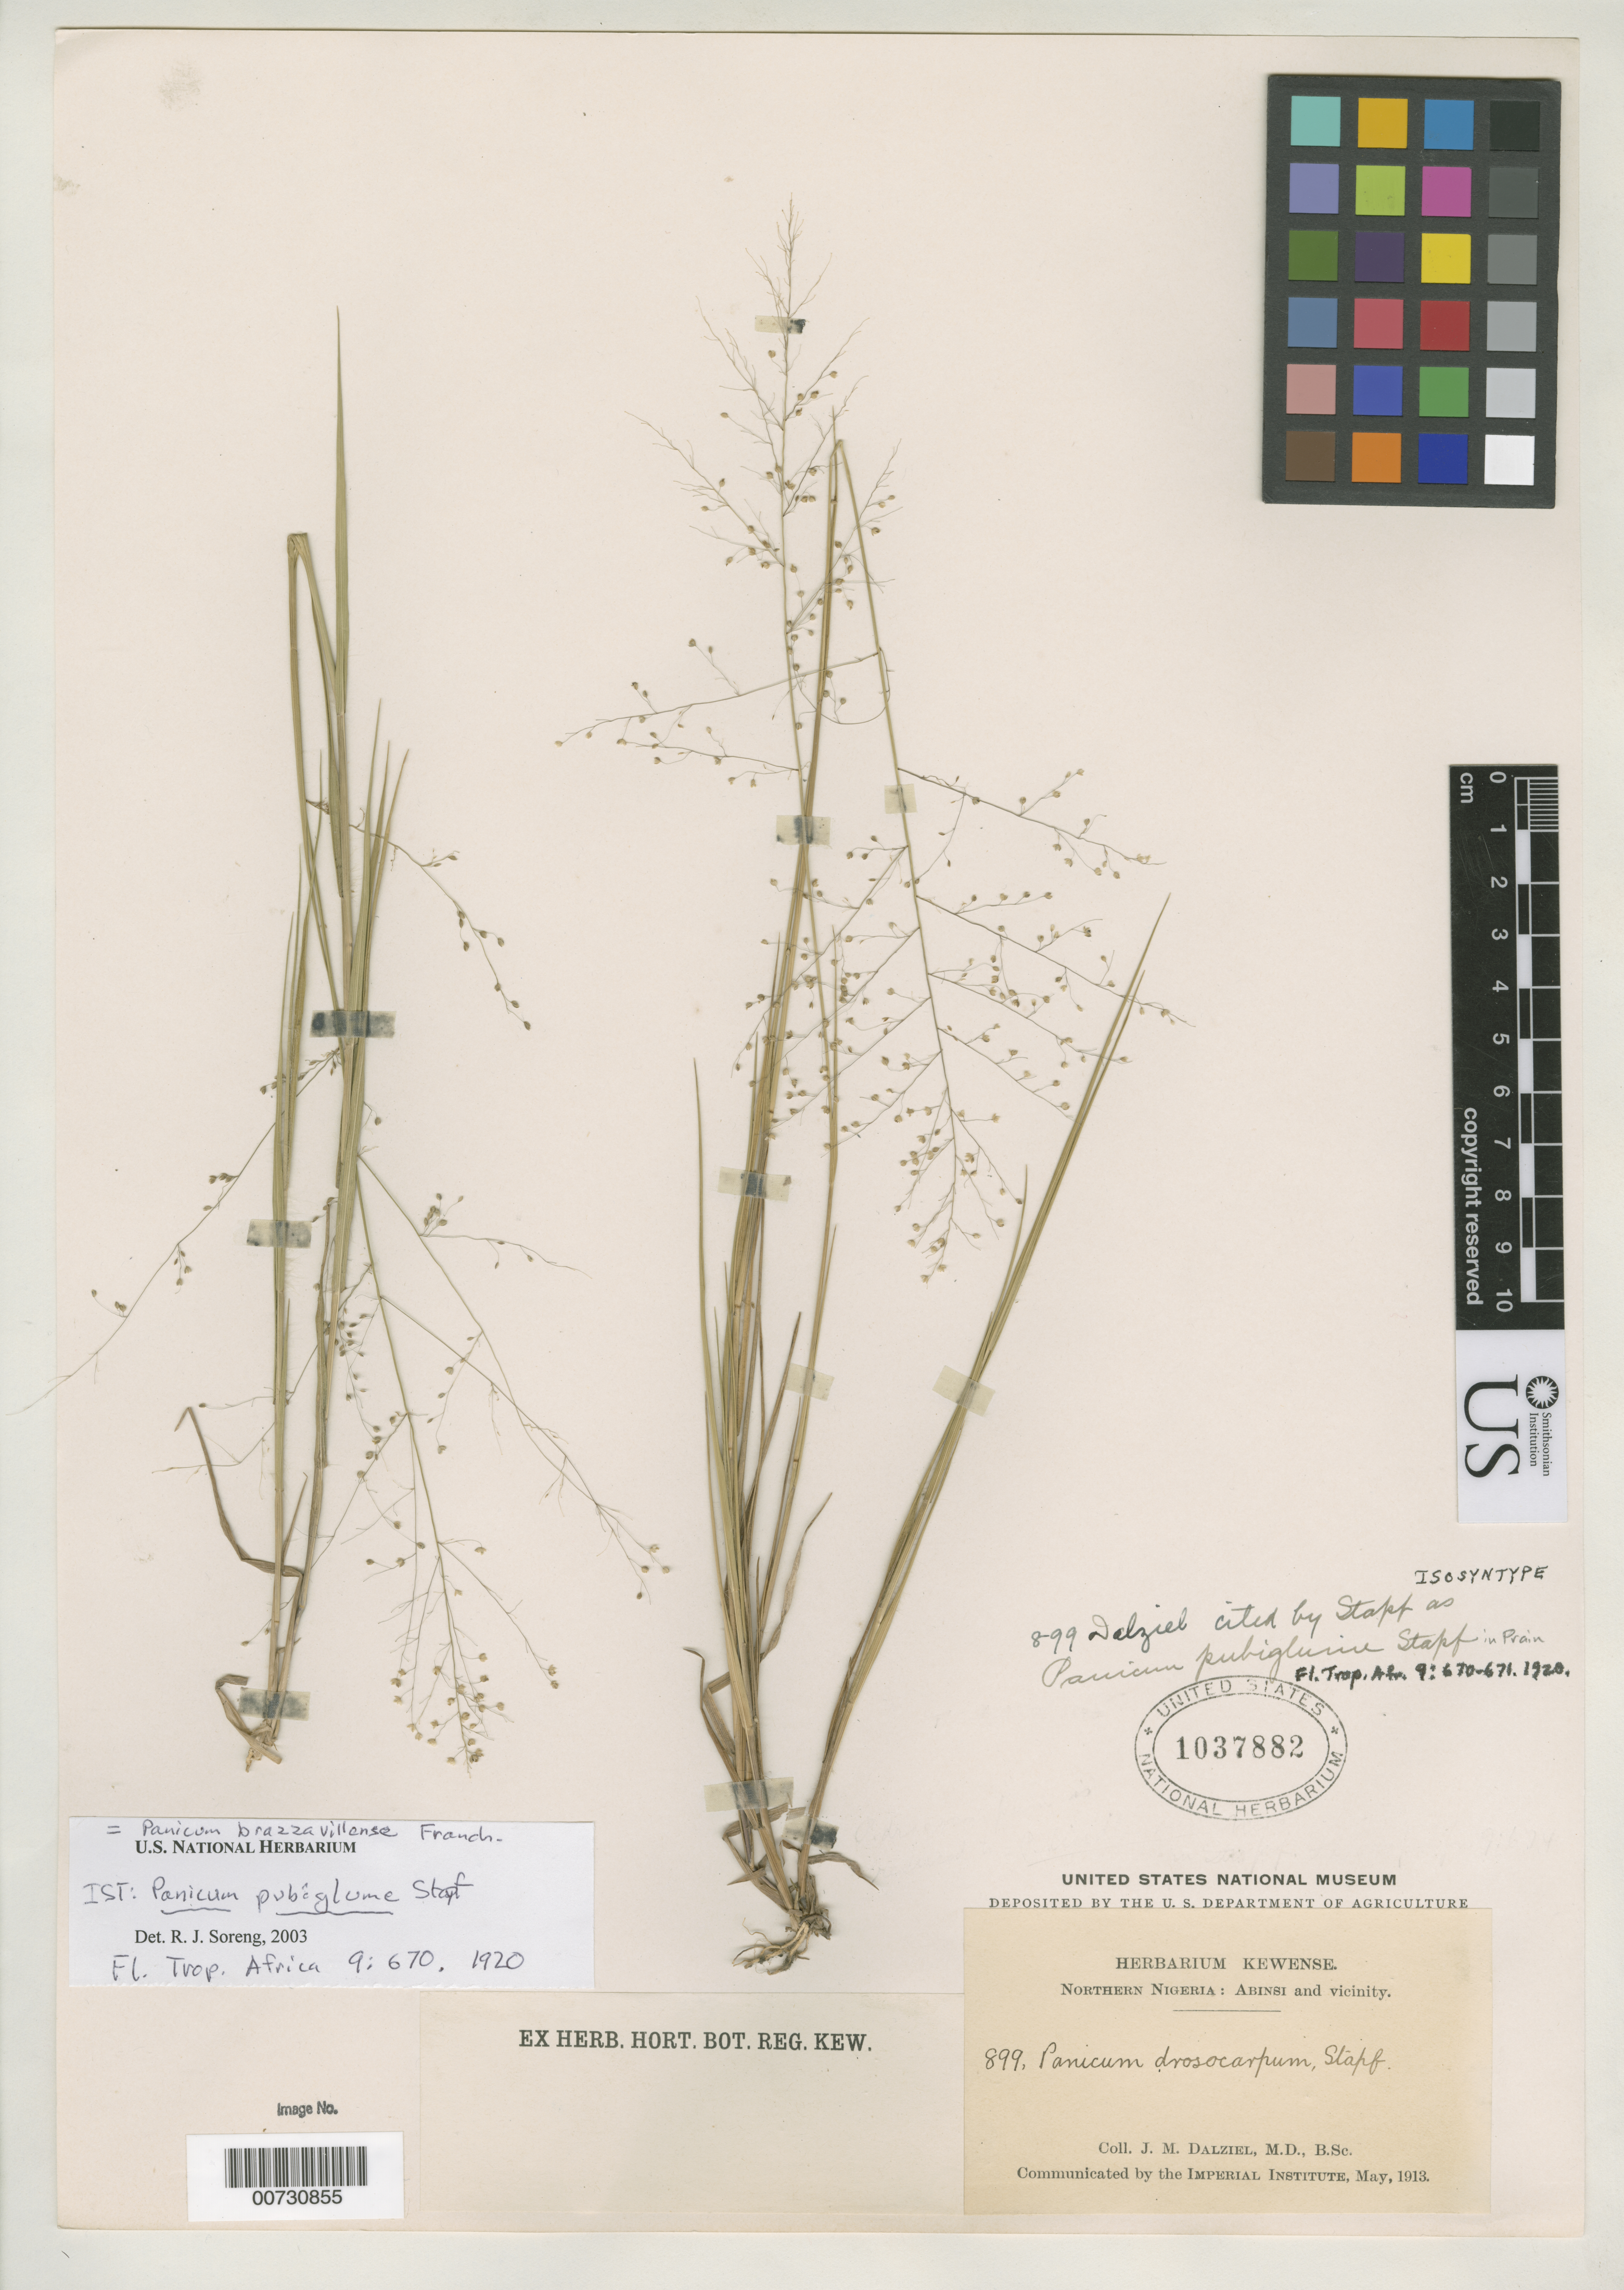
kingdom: Plantae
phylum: Tracheophyta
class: Liliopsida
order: Poales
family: Poaceae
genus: Panicum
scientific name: Panicum pubiglume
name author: Stapf in Prain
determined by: Soreng, Robert J., Research Associate (BOT), Smithsonian Institution - National Museum of Natural History (UNITED STATES)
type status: Isosyntype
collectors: J. Dalziel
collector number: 899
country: Nigeria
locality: Northern Nigeria: Abinsi and vicinity.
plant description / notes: Communicated by the Imperial Institute, May, 1913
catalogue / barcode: US 1037882